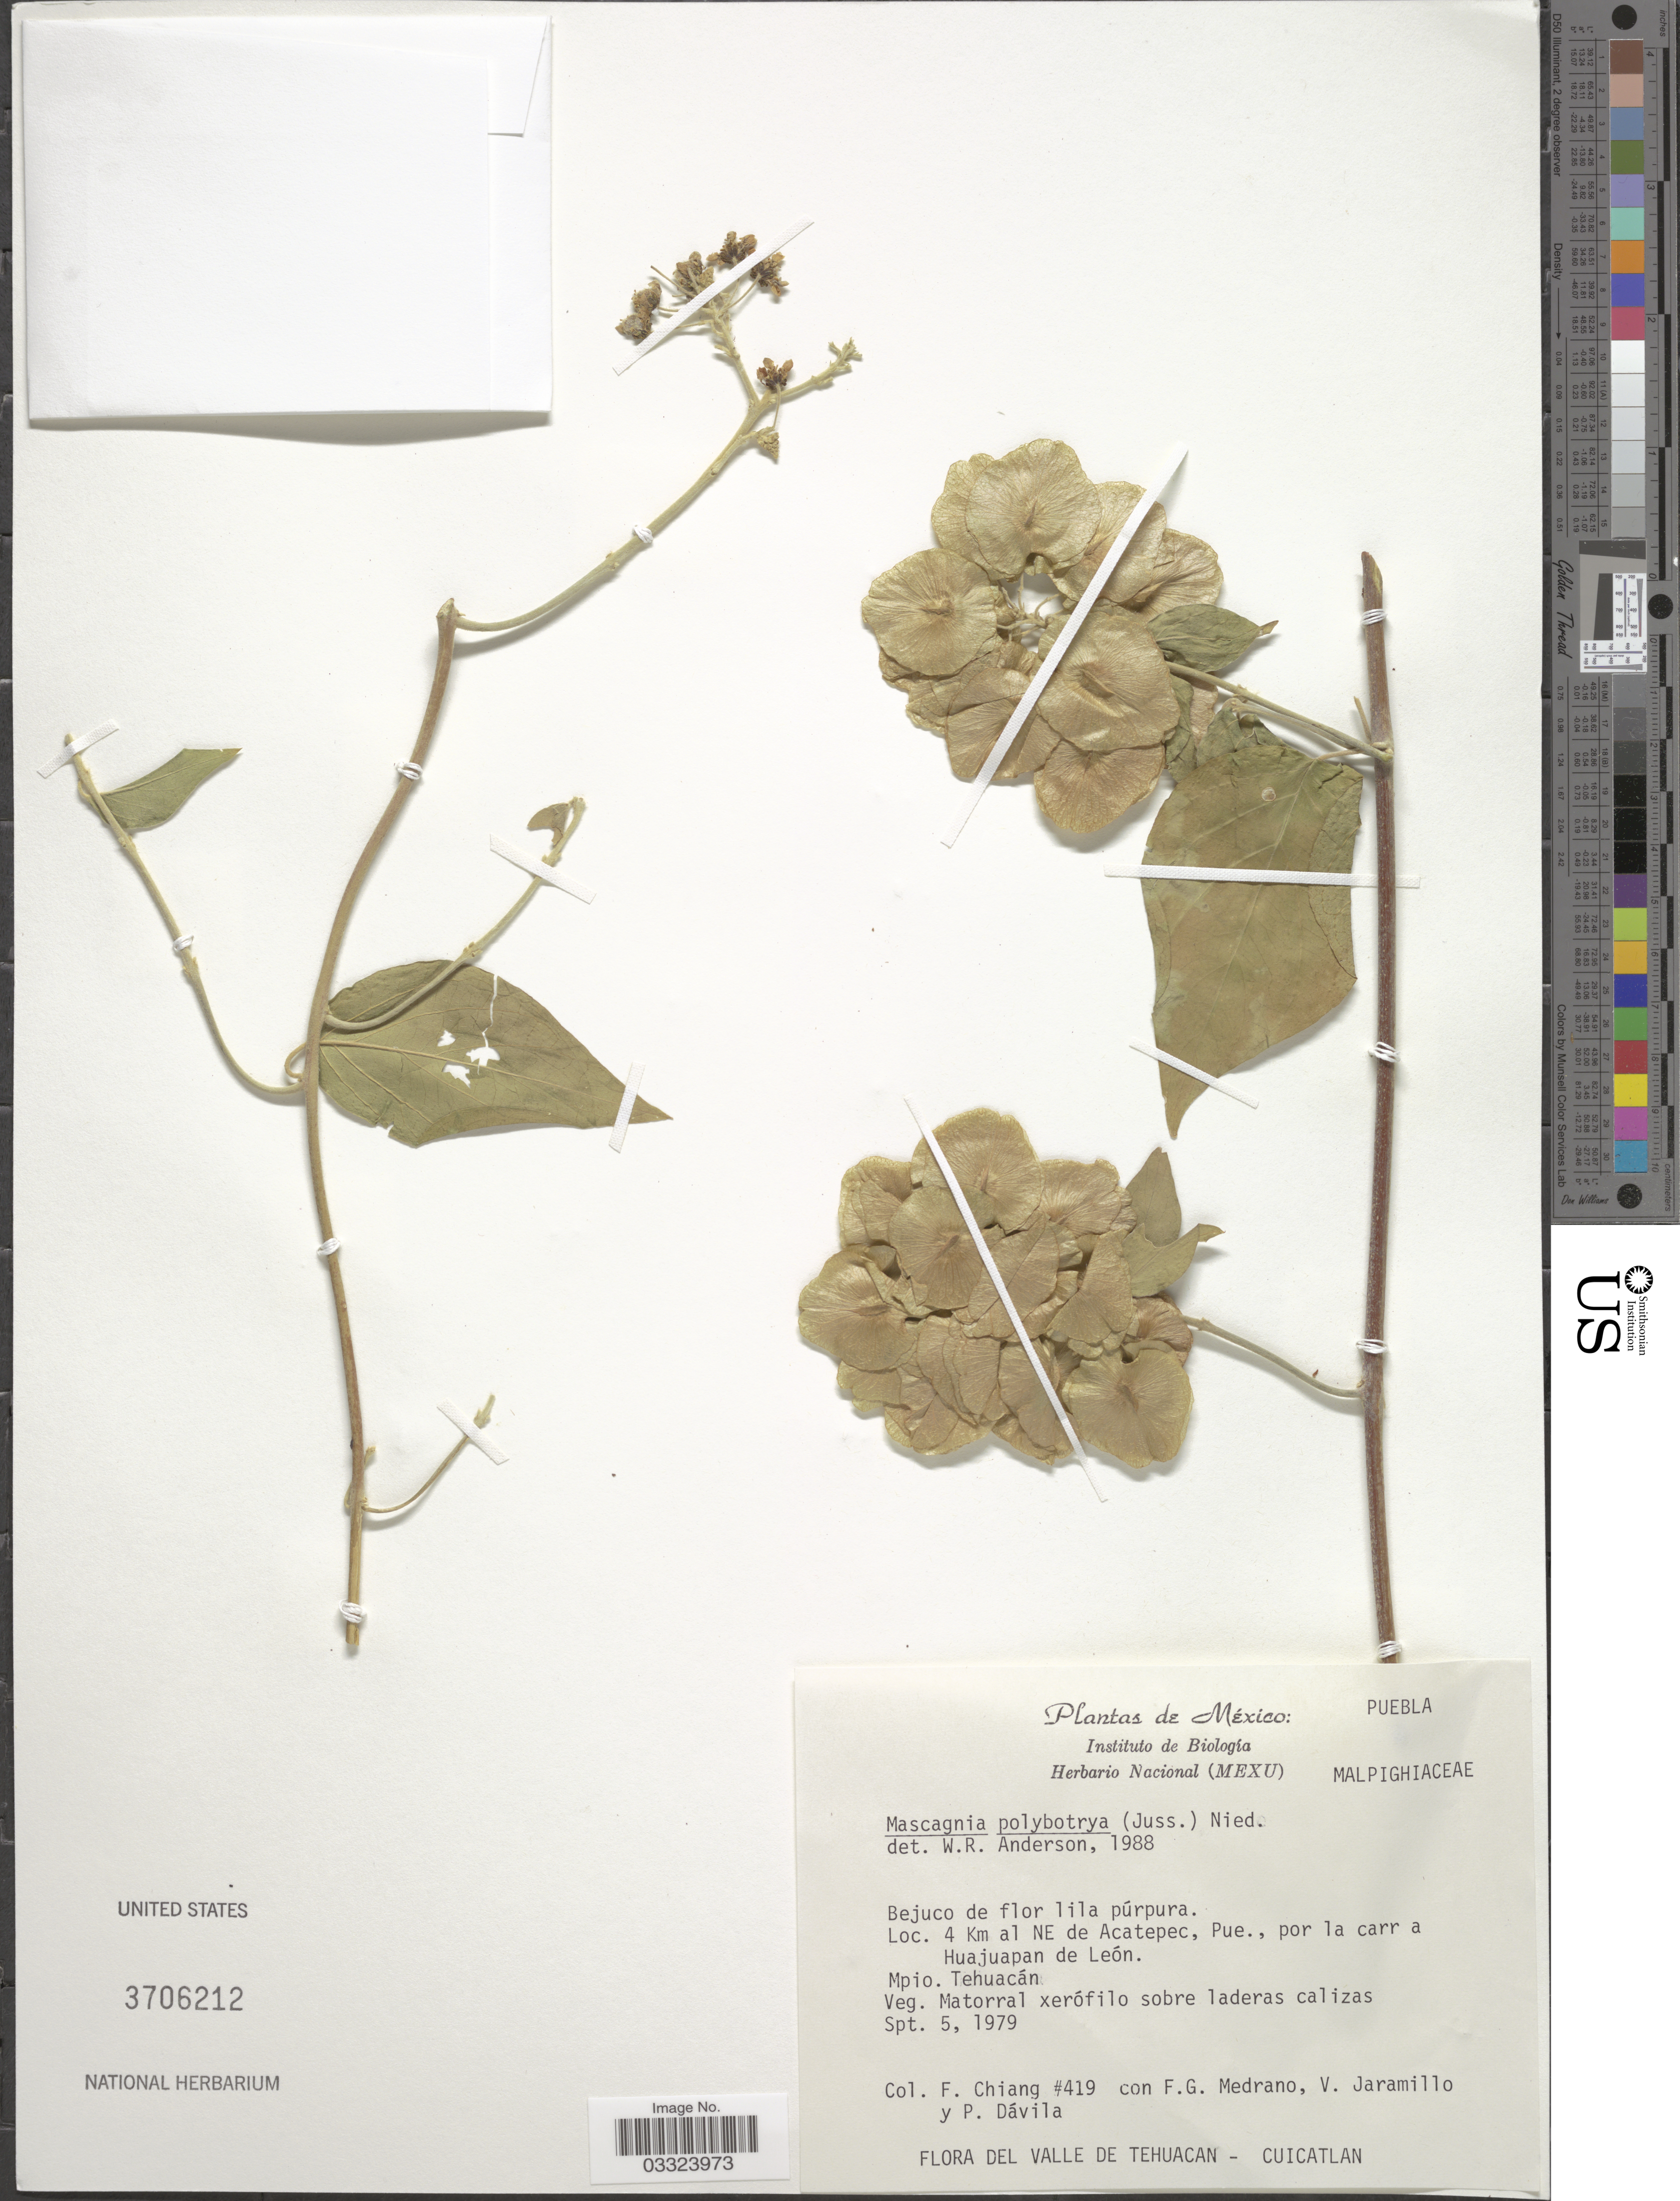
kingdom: Plantae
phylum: Tracheophyta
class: Magnoliopsida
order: Malpighiales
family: Malpighiaceae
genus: Mascagnia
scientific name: Mascagnia polybotrya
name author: (A. Juss.) Nied.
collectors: F. Chiang, F. Medrano, V. Jaramillo & P. Dávila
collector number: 419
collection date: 1979-09-05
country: Mexico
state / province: Puebla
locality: Bejuco de flor lila púrpura. 4 Km al NE de Acatepec, Pue., por la carr a Huajuapan de León. Mpio. Tehuacán.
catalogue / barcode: US 3706212